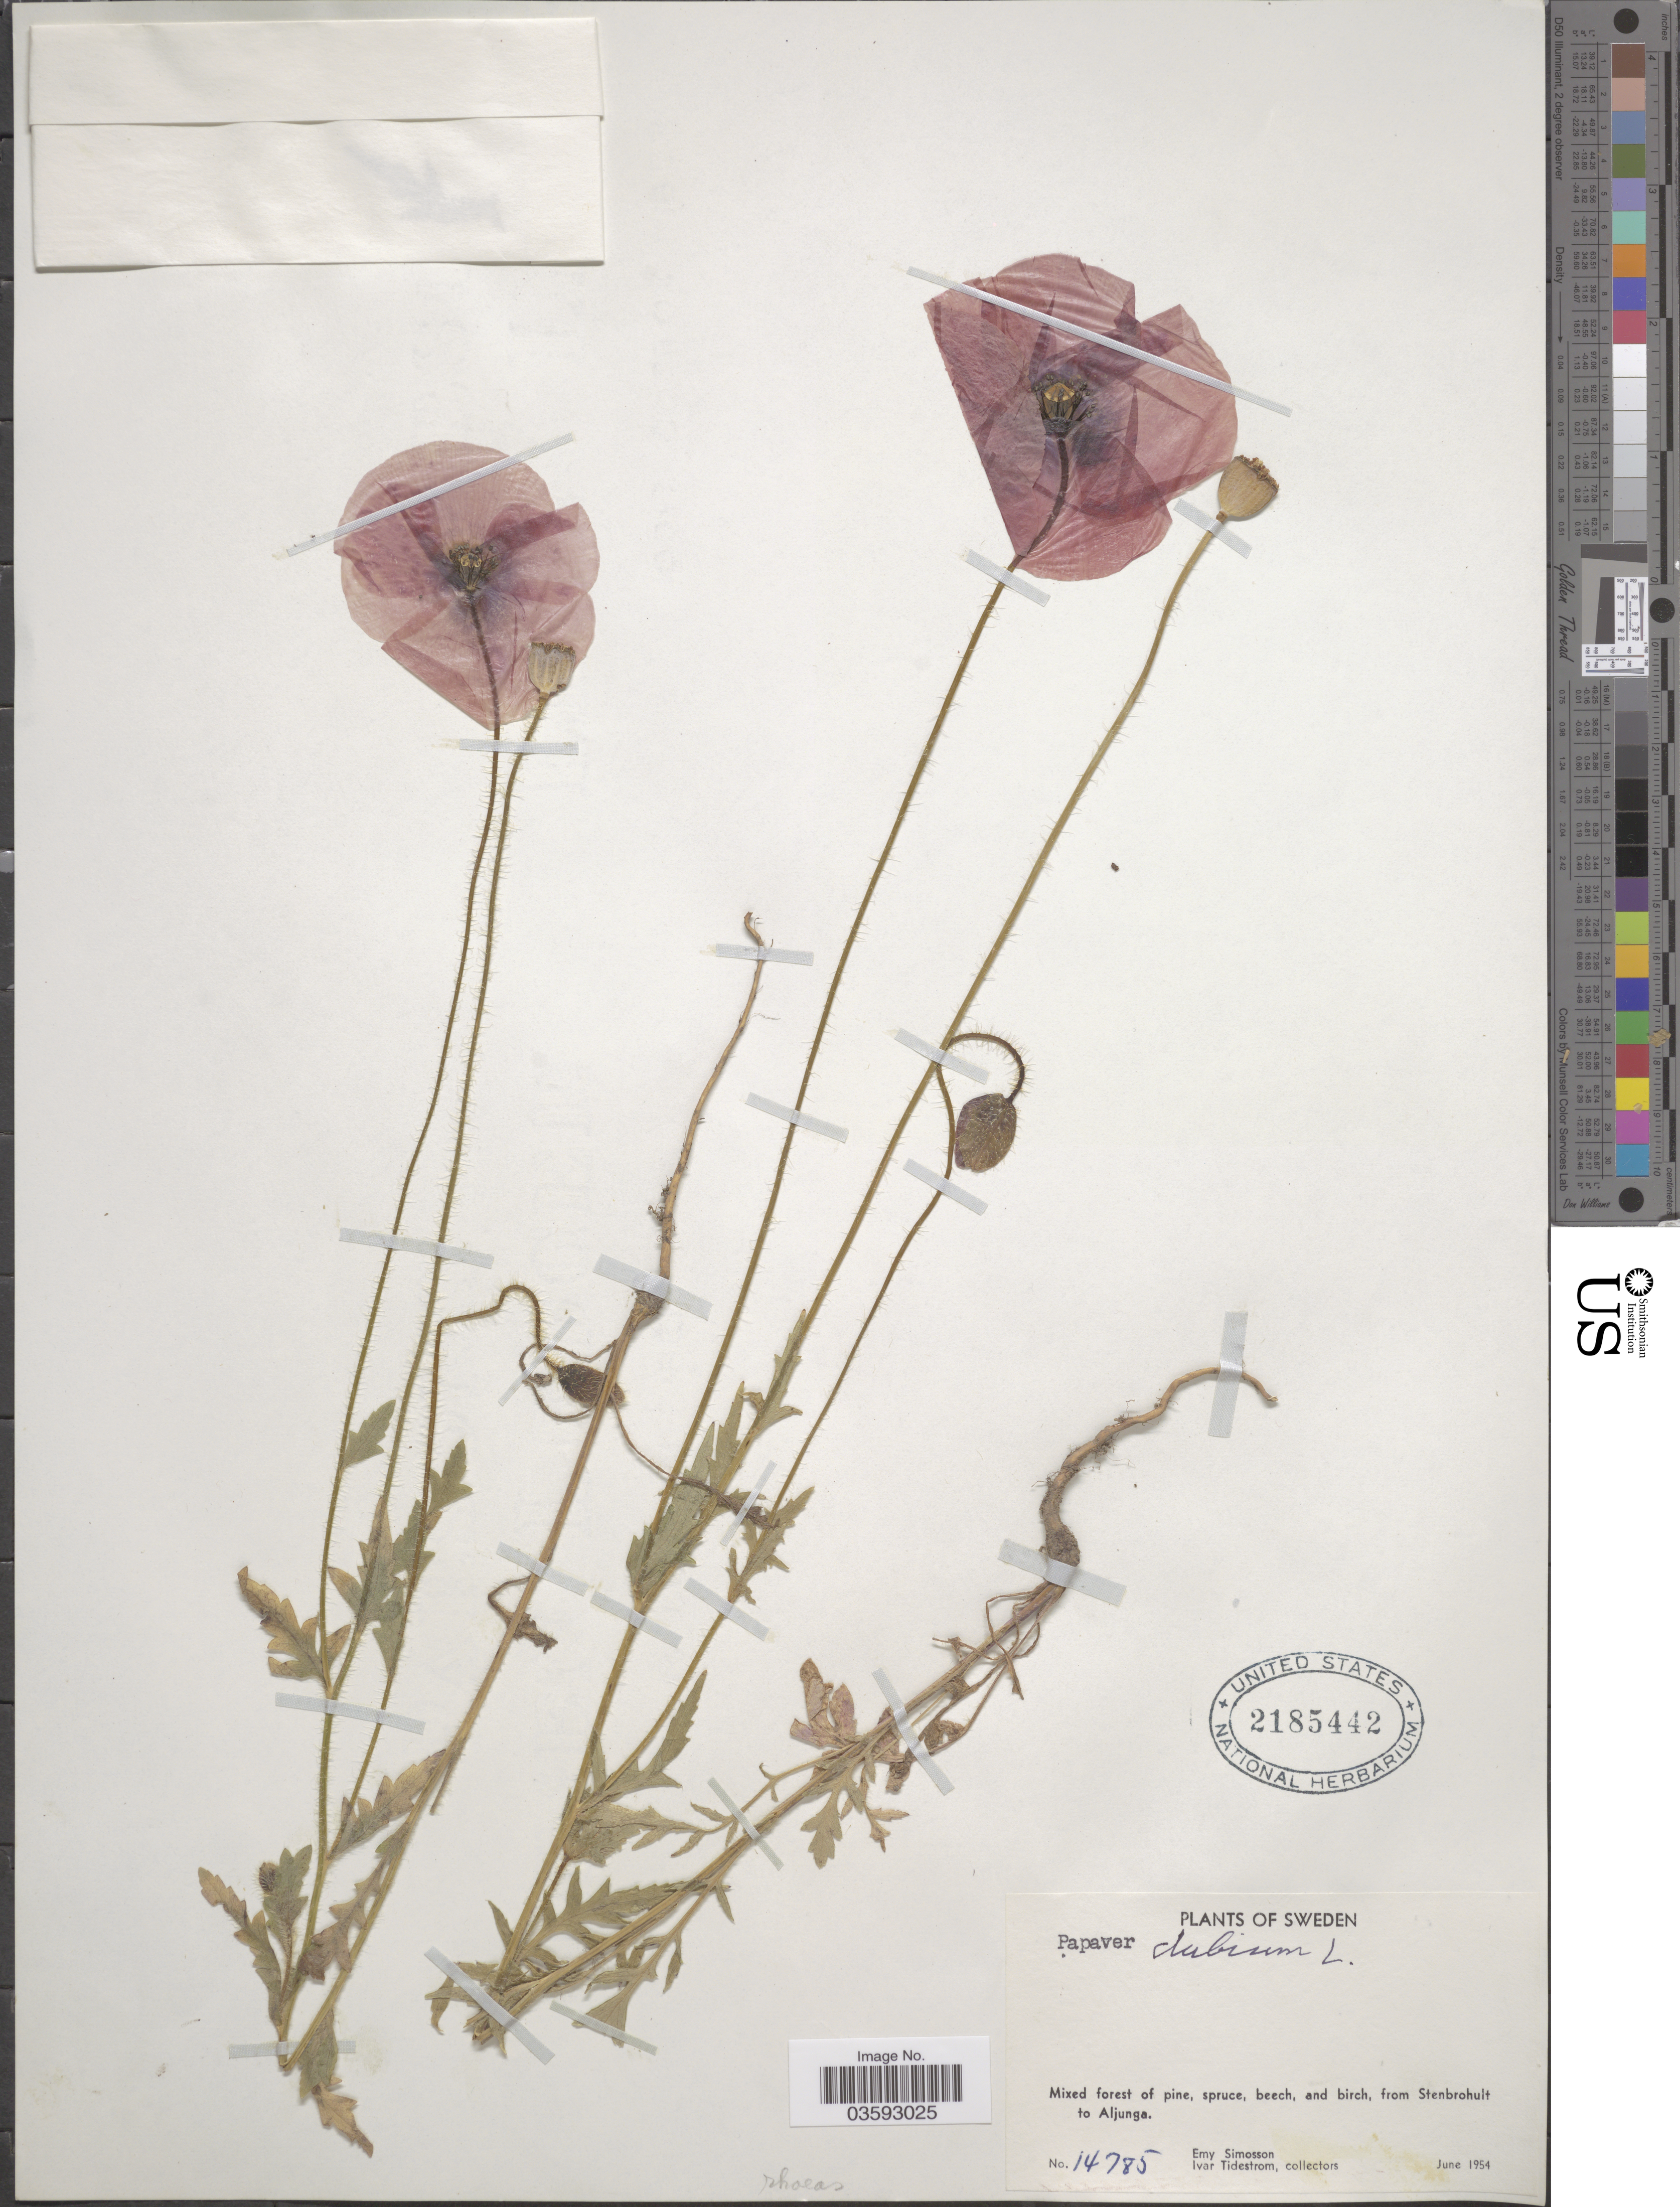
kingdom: Plantae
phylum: Tracheophyta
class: Magnoliopsida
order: Ranunculales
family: Papaveraceae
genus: Papaver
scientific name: Papaver dubium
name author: L.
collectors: E. Simosson & I. F. Tidestrom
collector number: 14785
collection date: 1954-06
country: Sweden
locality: From Stenbrohult to Aljunga.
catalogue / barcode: US 2185442